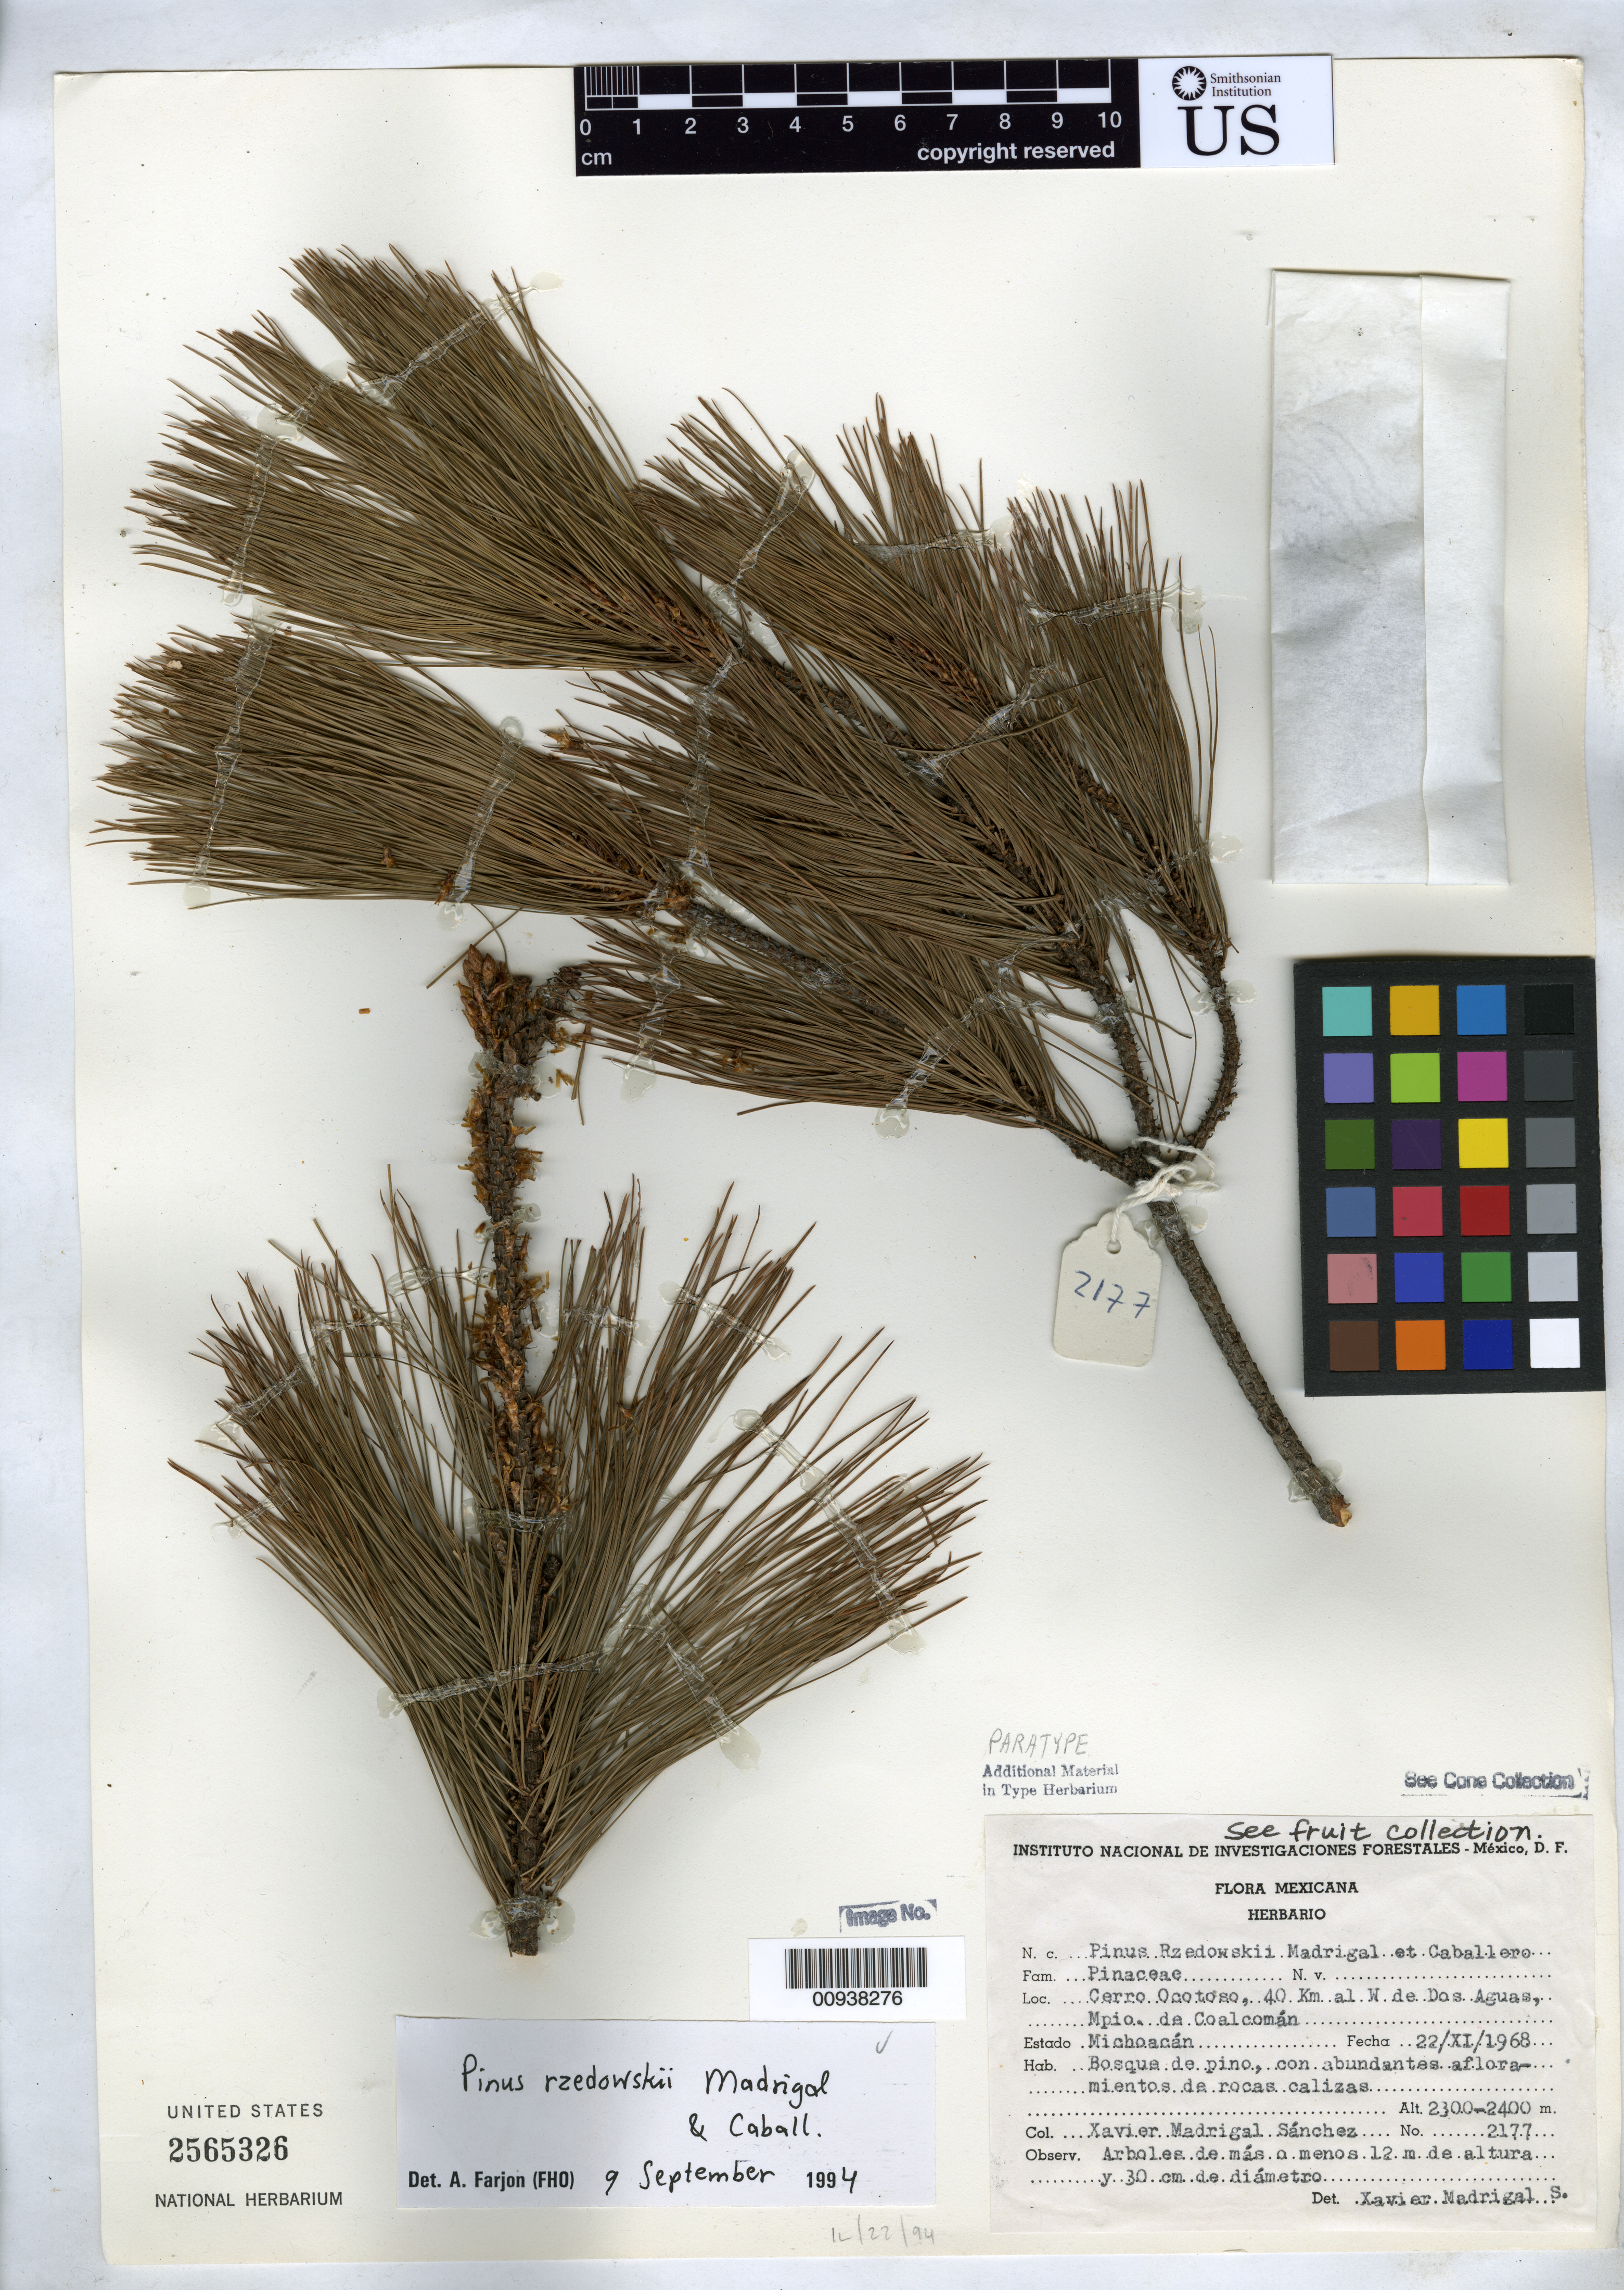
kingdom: Plantae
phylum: Tracheophyta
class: Pinopsida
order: Pinales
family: Pinaceae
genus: Pinus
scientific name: Pinus rzedowskii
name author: Madrigal & Caballero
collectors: X. Madrigal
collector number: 2177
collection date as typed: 22 Nov 1968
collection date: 1968-11-22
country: Mexico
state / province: Michoacán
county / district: Coalcomán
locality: Cerro Ocotoso, 40 km. al W de Dos Aguas.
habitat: Bosque de pino, con abundantes afloramientos de rocas calizas.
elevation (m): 2400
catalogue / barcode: US 2565326